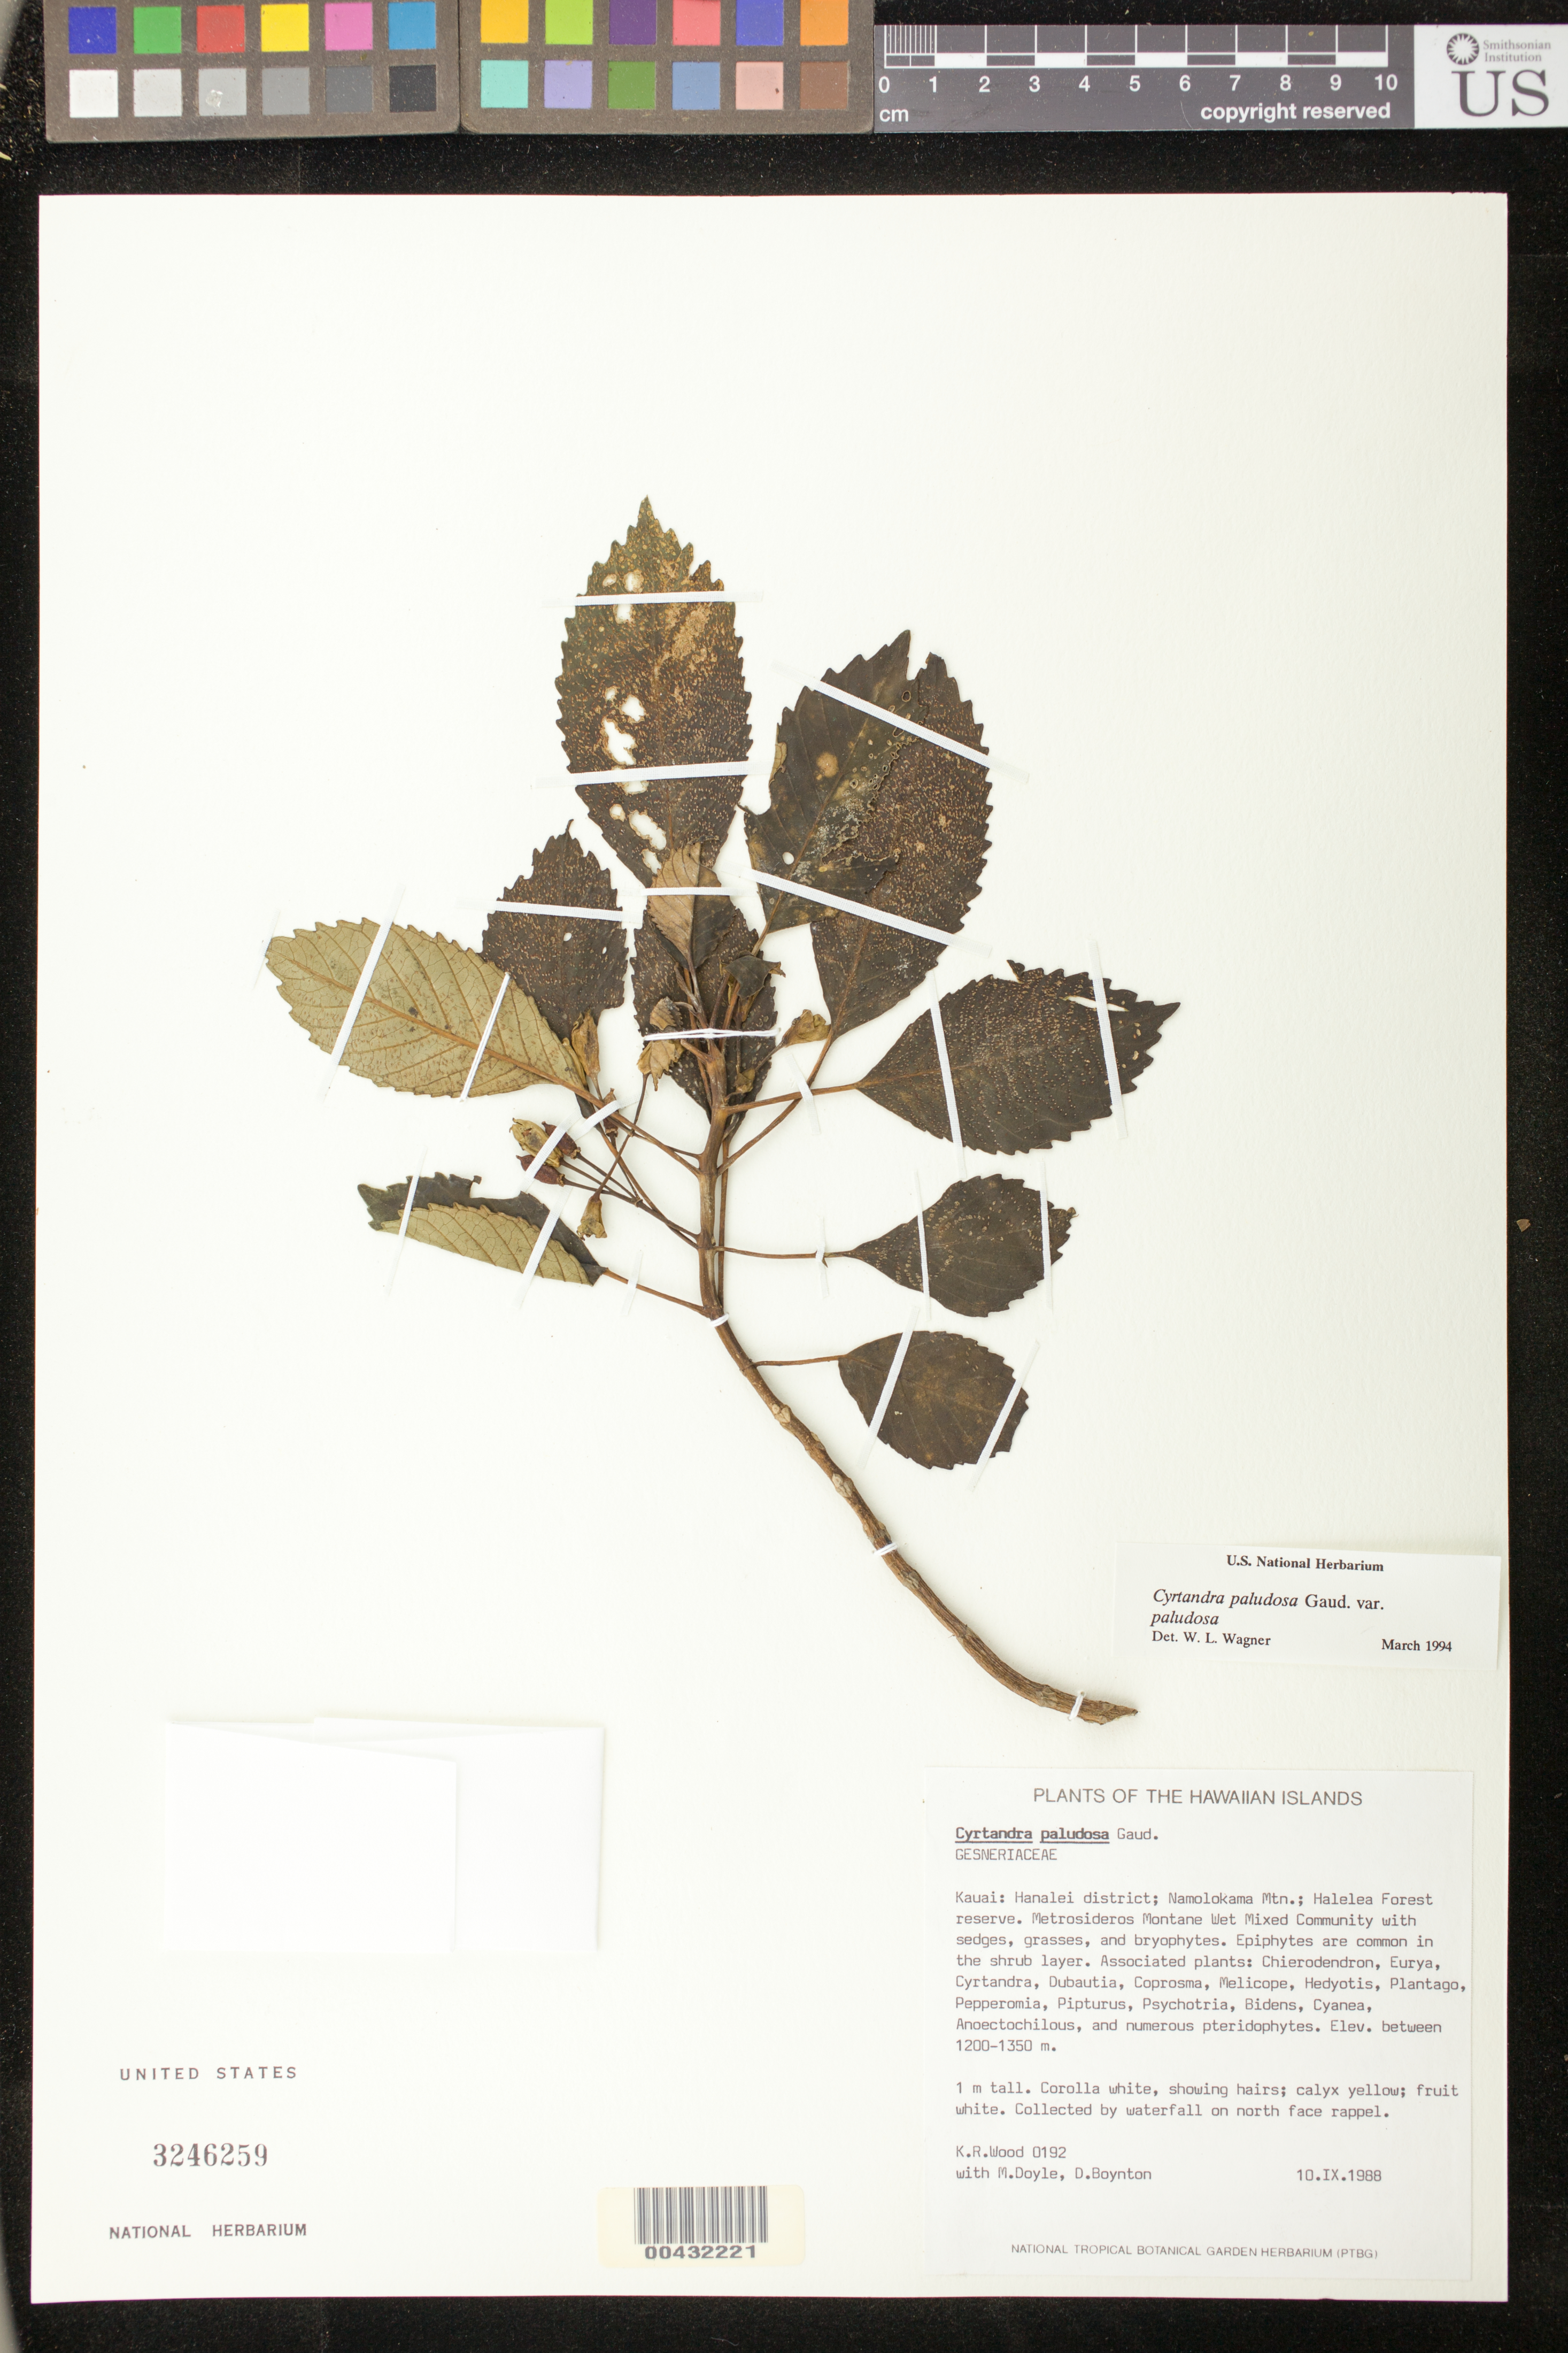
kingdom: Plantae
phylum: Tracheophyta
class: Magnoliopsida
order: Lamiales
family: Gesneriaceae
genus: Cyrtandra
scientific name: Cyrtandra paludosa var. paludosa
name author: Gaudich.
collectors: K. R. Wood, M. Doyle & D. Boynton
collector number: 0192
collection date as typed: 10 Sep 1988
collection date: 1988-09-10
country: United States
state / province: Hawaii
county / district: Kauai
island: Kaua'i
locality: Hanalei district, Namolokama mtn.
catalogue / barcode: US 3246259